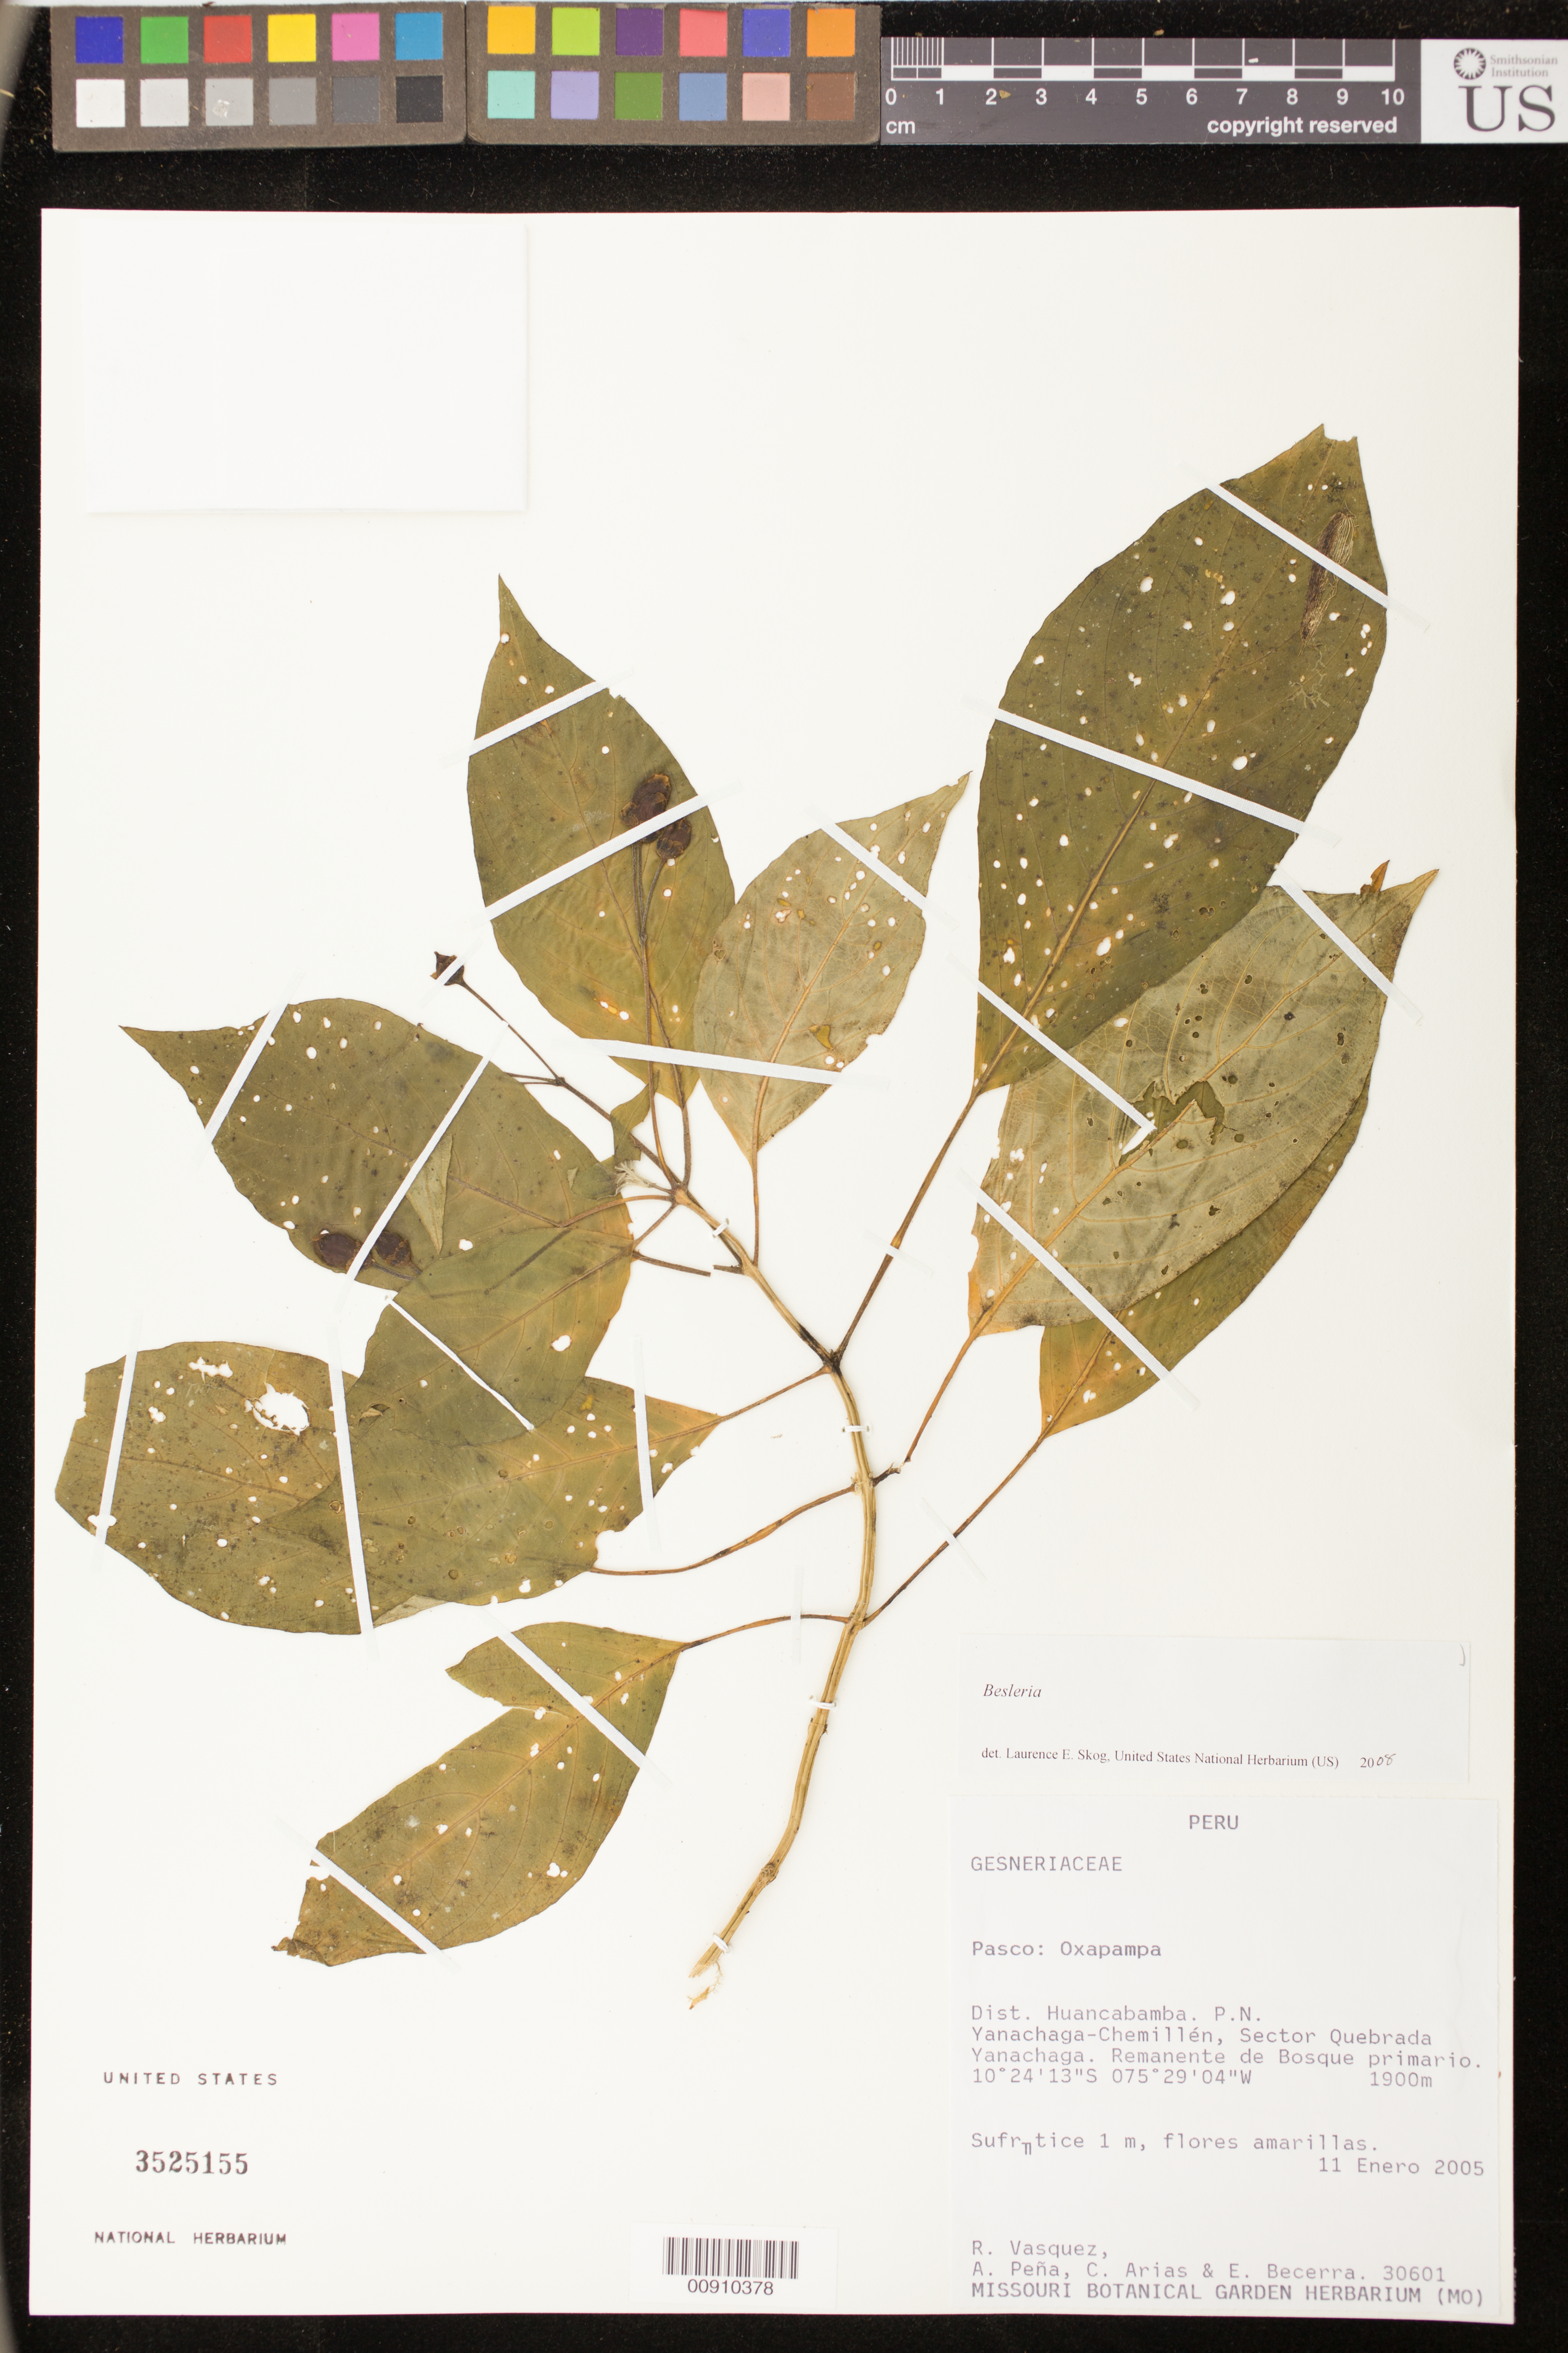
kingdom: Plantae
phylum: Tracheophyta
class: Magnoliopsida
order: Lamiales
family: Gesneriaceae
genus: Besleria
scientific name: Besleria sp.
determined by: Skog, Laurence E.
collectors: R. Vásquez, A. Peña, C. Arias & E. Becerra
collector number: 30601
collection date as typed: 11 Jan 2005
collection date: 2005-01-11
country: Peru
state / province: Pasco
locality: Pasco: Oxapampa. Dist. Huancabamba, P.N. Yanachaga-Chemillén, Sector Quebrada Yanachaga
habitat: Remanente de bosque primario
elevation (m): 1900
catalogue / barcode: US 3525155